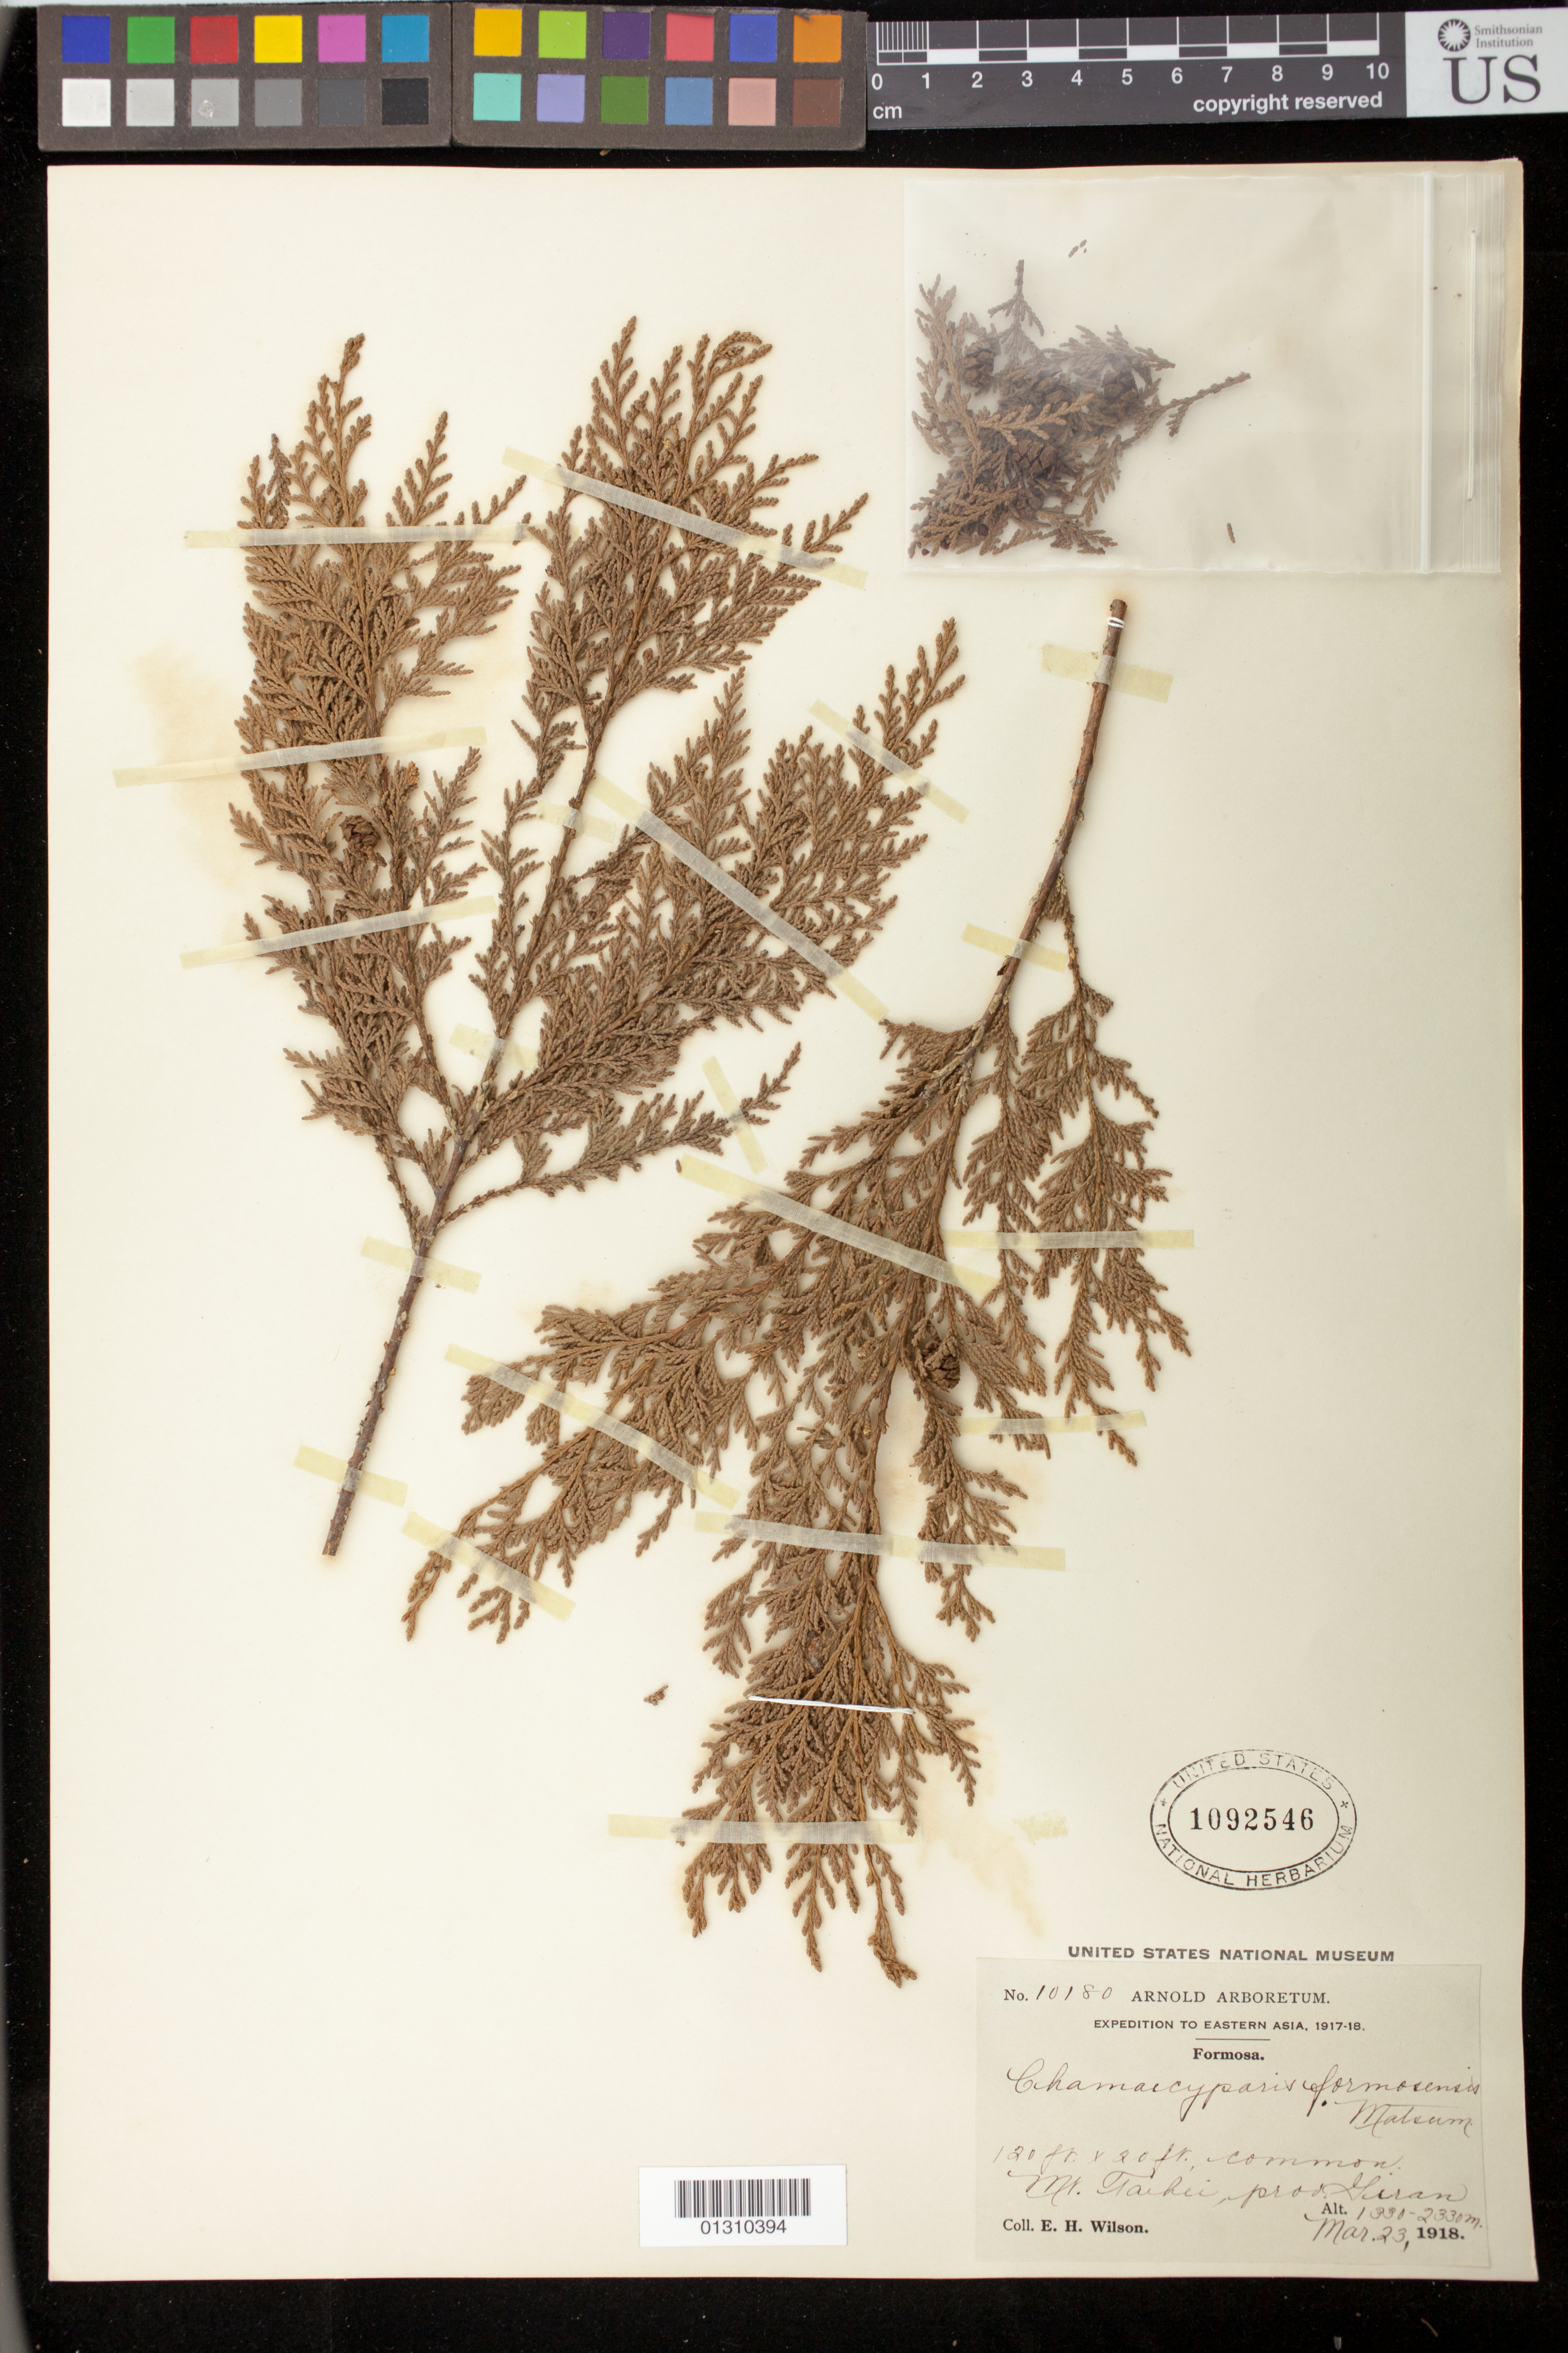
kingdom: Plantae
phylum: Tracheophyta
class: Pinopsida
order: Pinales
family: Cupressaceae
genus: Chamaecyparis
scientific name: Chamaecyparis formosensis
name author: Matsum.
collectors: E. H. Wilson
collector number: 10180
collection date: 1918-03-23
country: Taiwan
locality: Mt. Taihei, prov. Giran*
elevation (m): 1330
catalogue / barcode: US 1092546